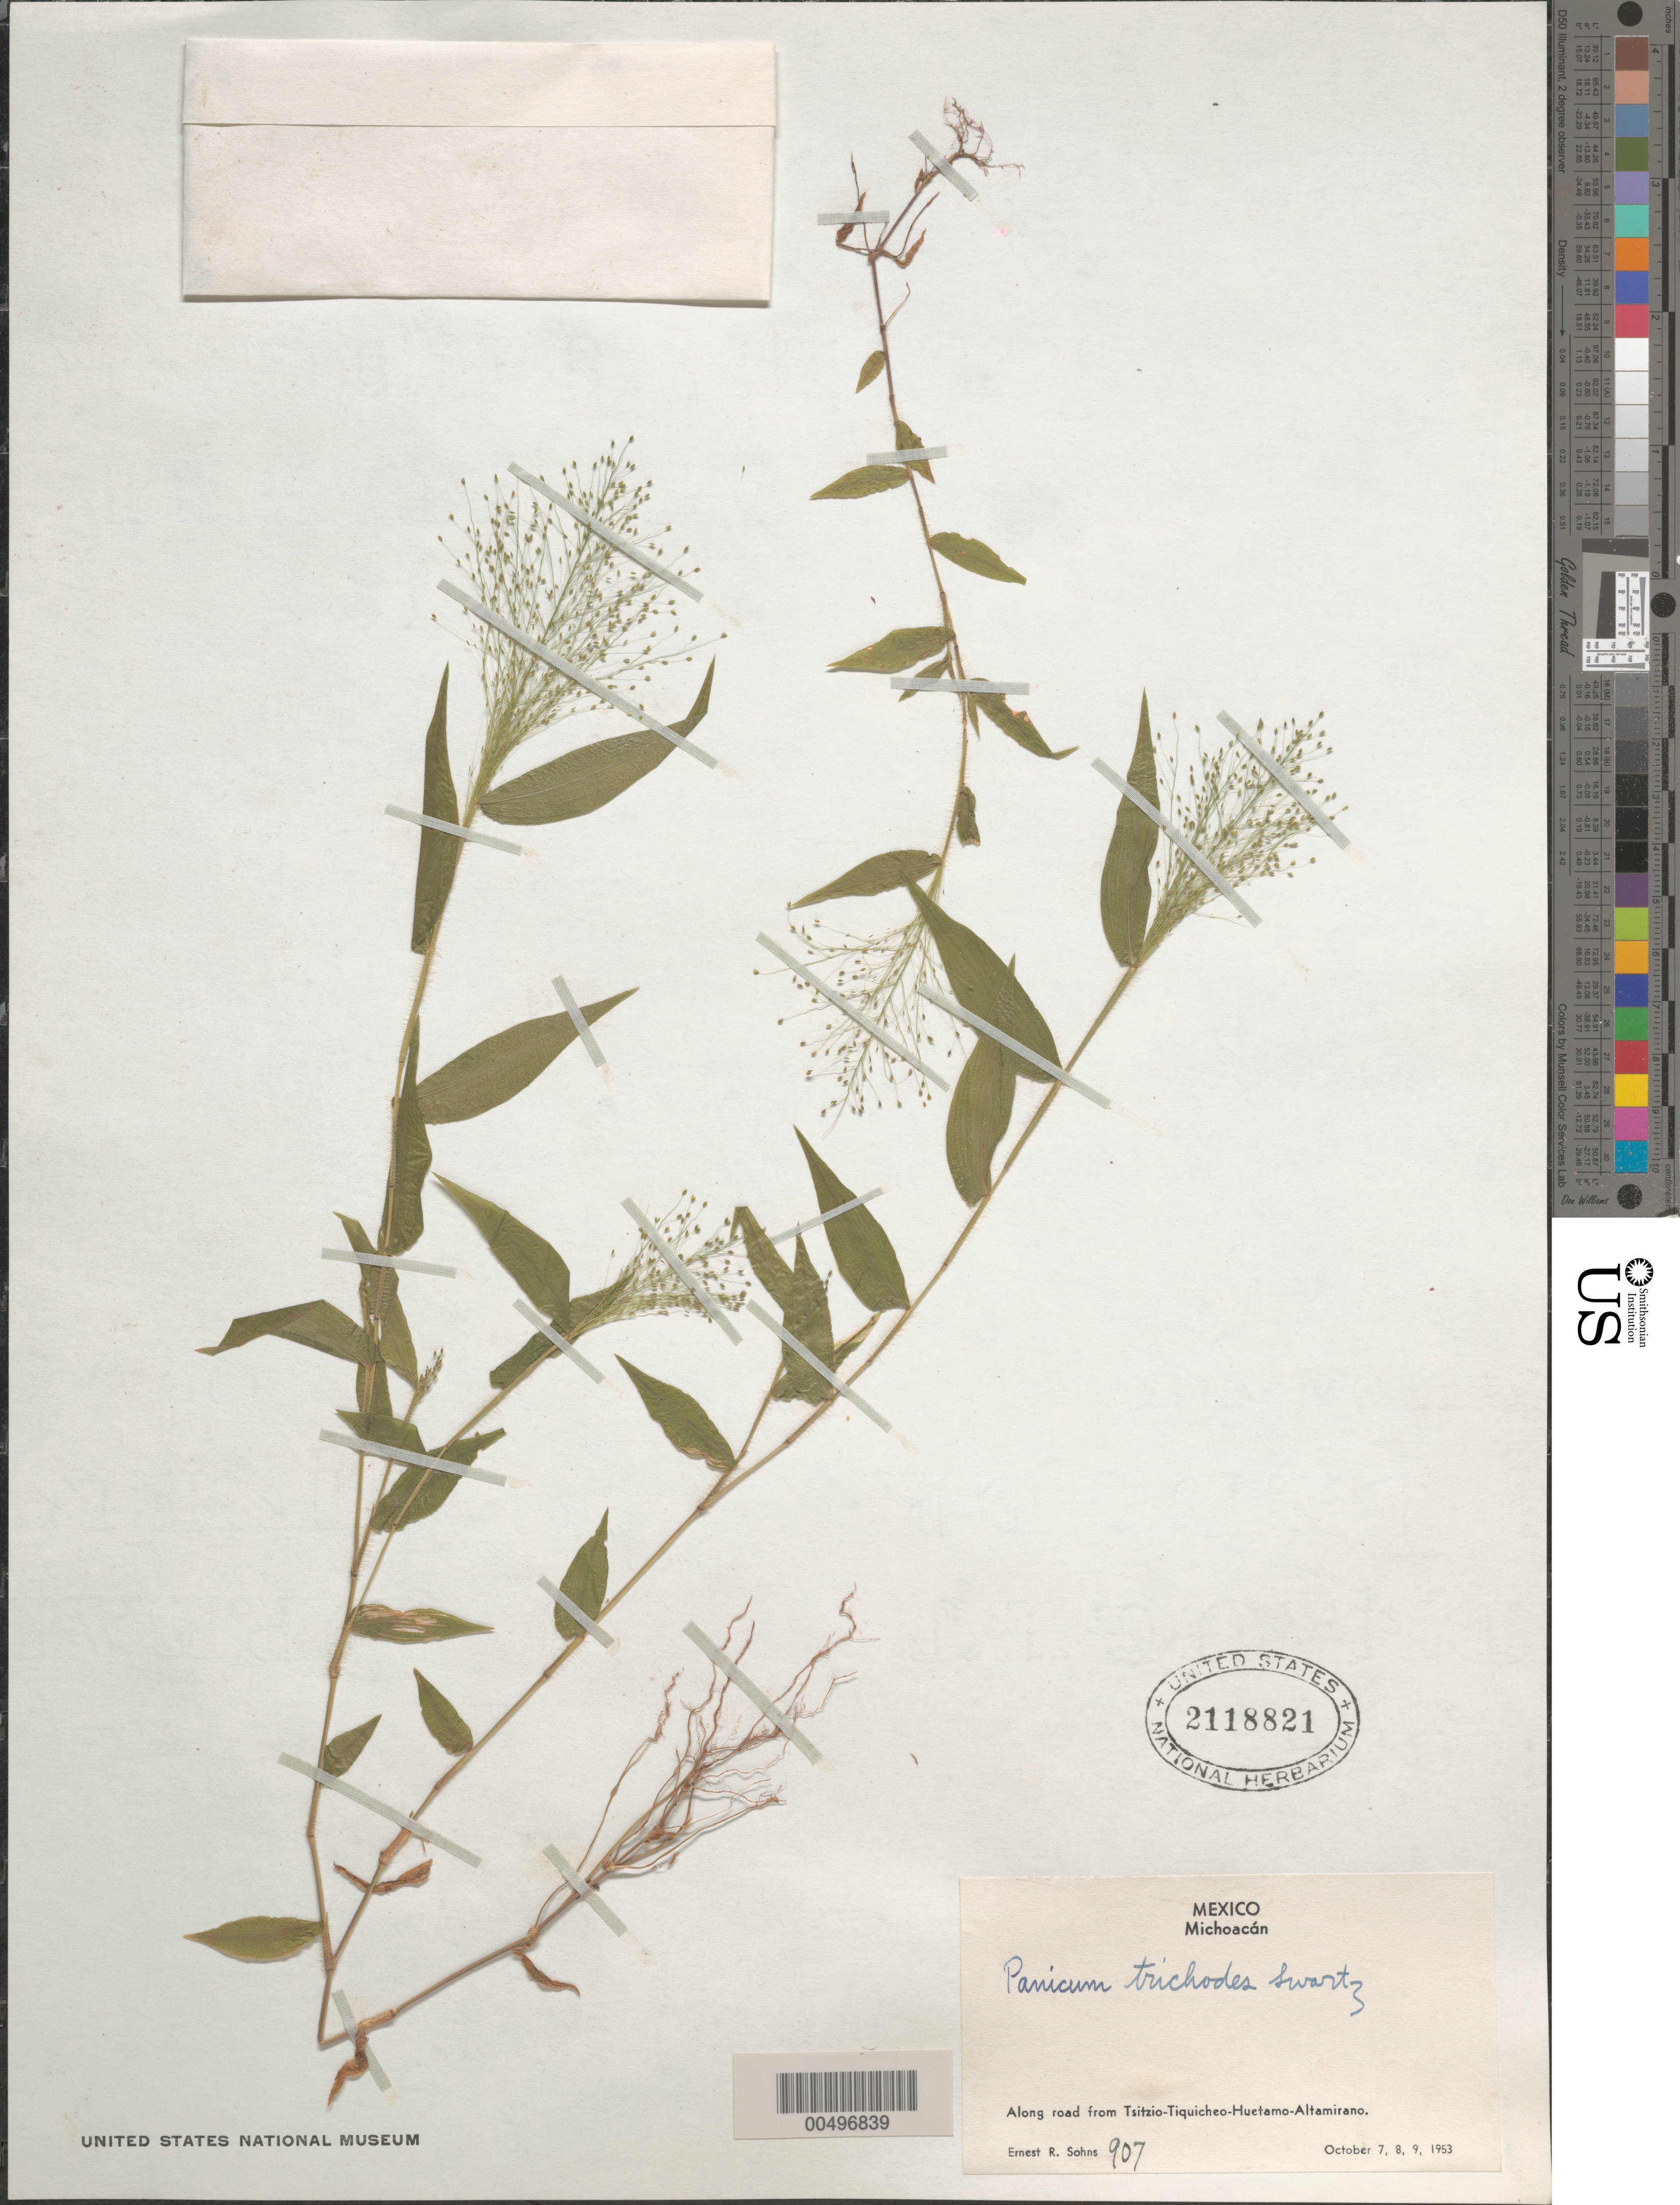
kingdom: Plantae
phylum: Tracheophyta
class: Liliopsida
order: Poales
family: Poaceae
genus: Panicum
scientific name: Panicum trichoides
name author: Sw.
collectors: E. R. Sohns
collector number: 907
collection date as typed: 7 Oct 1953 to 9 Oct 1953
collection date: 1953-10-07/1953-10-09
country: Mexico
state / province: Michoacán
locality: Along rd from Tsitzio-Tiquicheo-Huetamo-Altamirano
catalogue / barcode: US 2118821